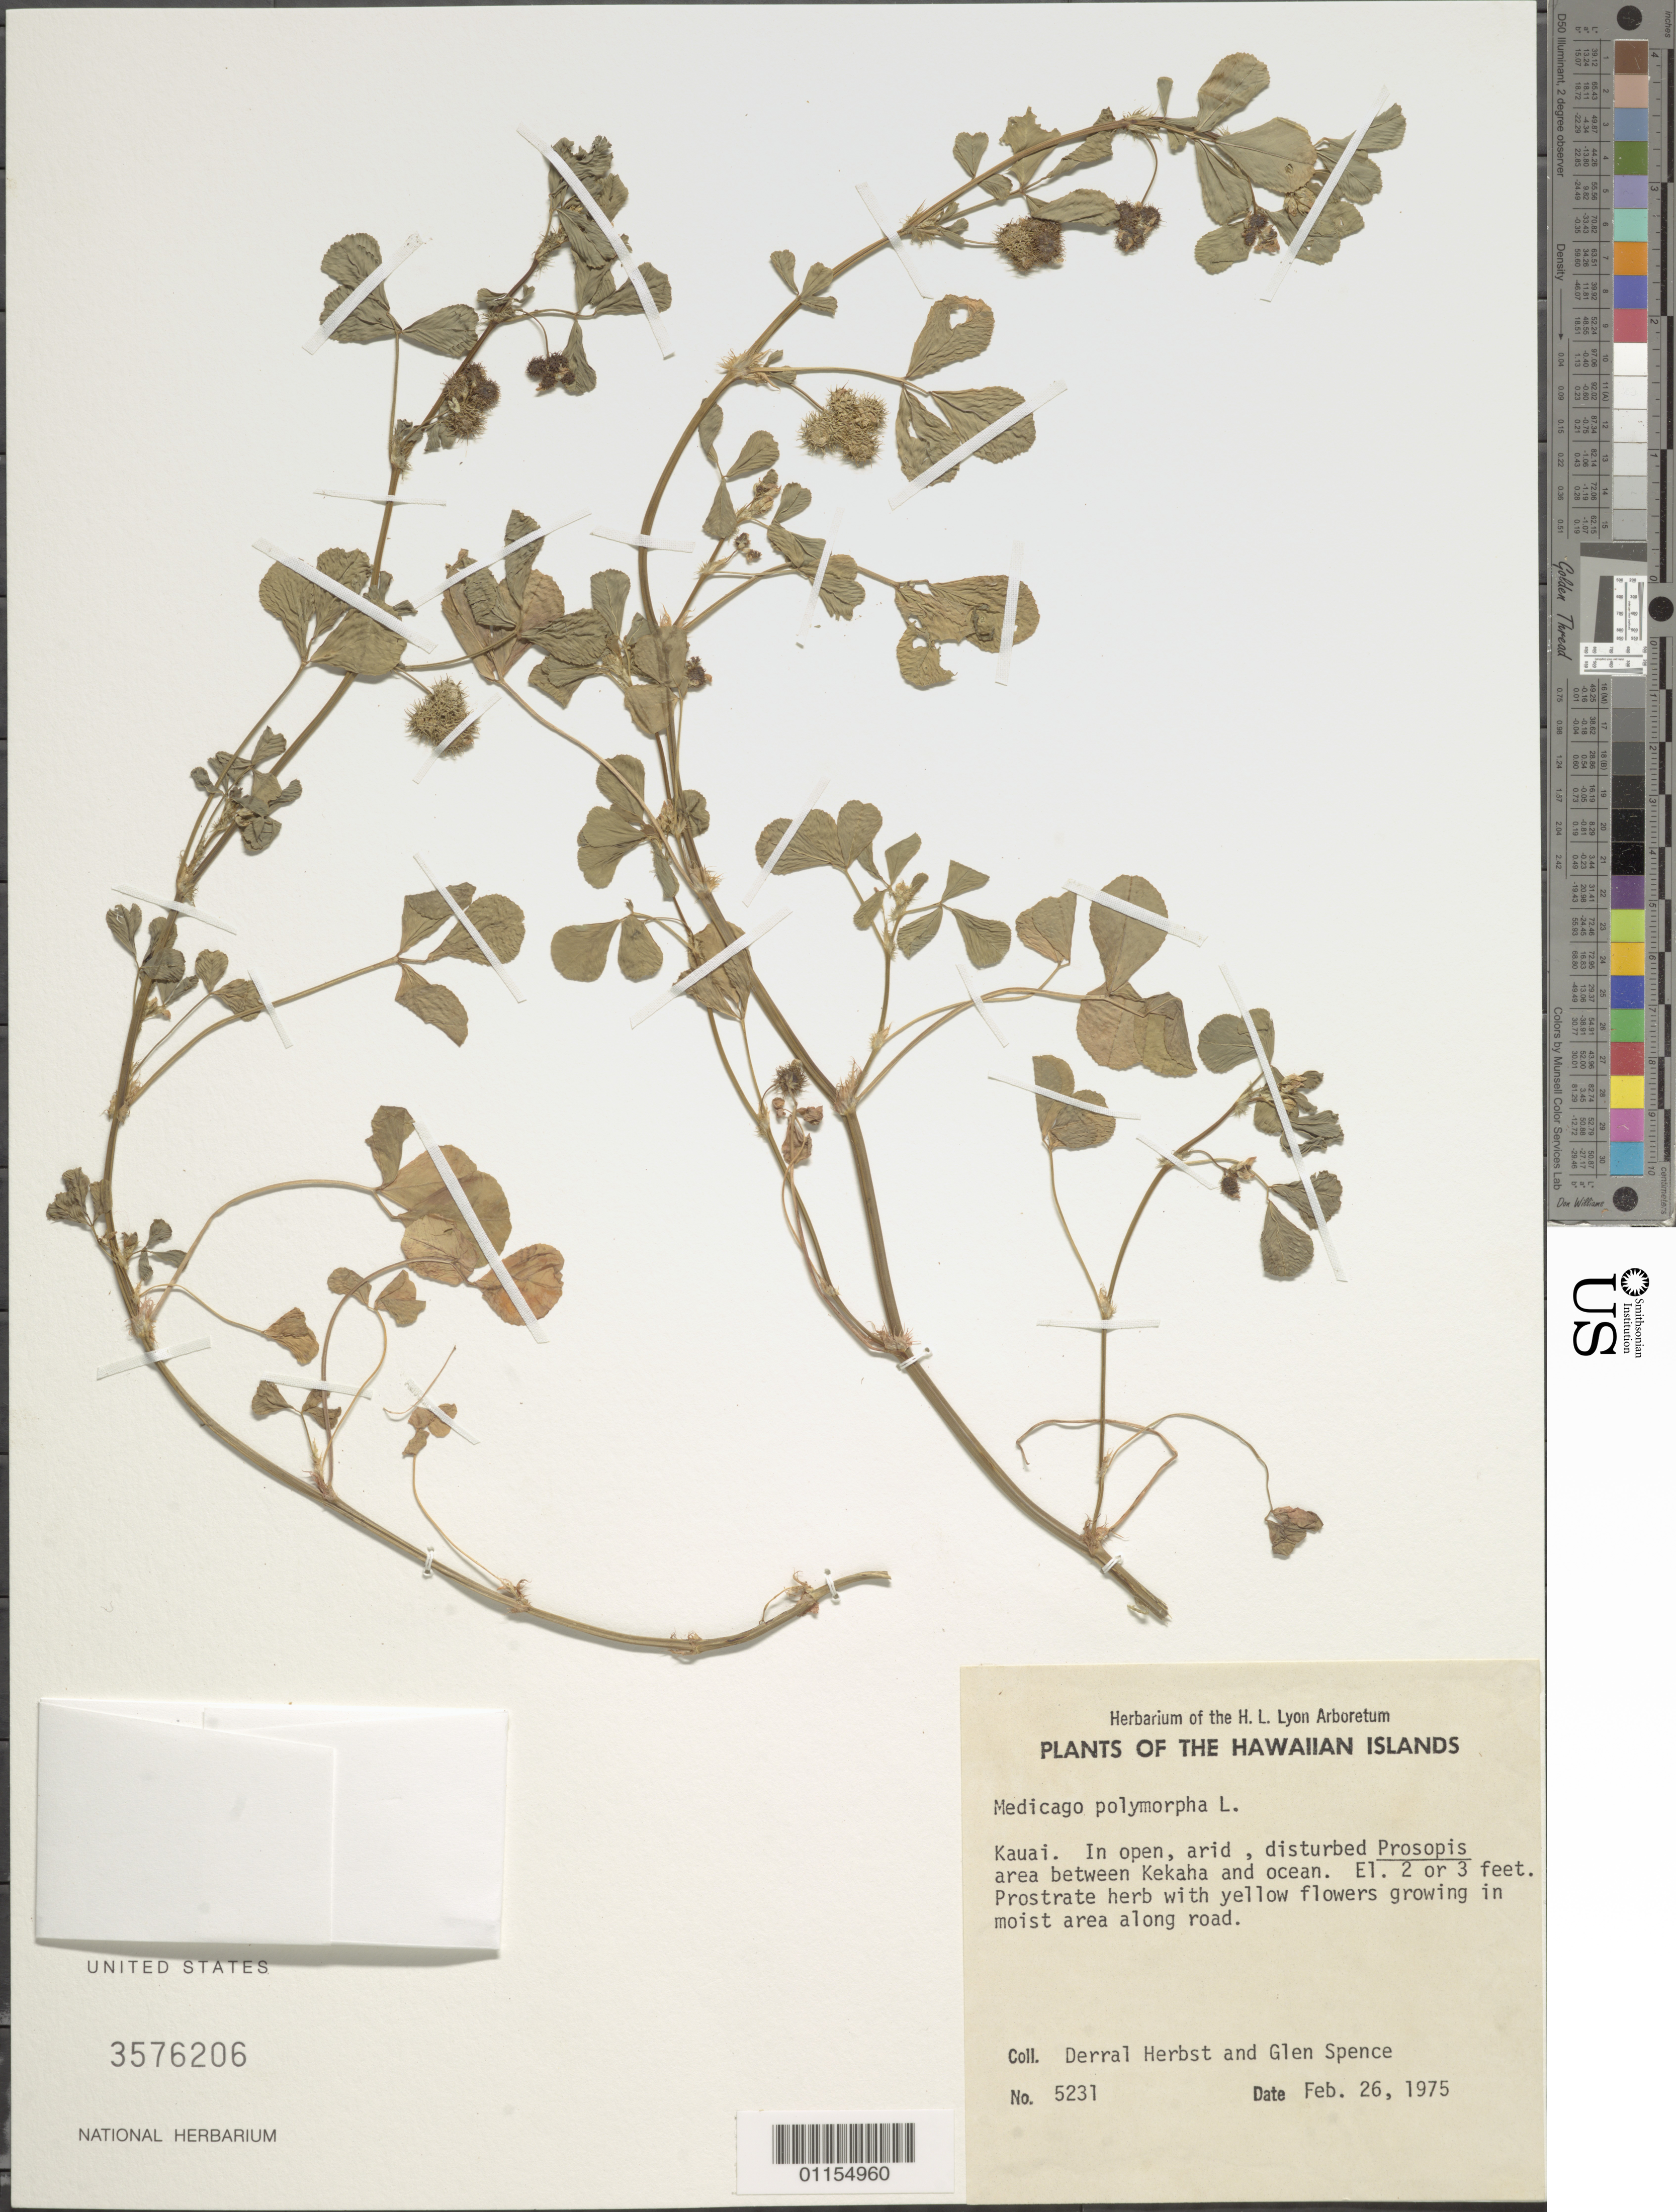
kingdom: Plantae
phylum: Tracheophyta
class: Magnoliopsida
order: Fabales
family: Fabaceae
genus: Medicago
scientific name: Medicago polymorpha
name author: L.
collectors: D. R. Herbst & G. Spence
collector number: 5231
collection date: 1975-02-26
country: United States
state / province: Hawaii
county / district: Kaui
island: Kaua'i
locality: In open, arid, disturbed Prosopis area between Kekaha and ocean.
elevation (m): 1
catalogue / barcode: US 3576206